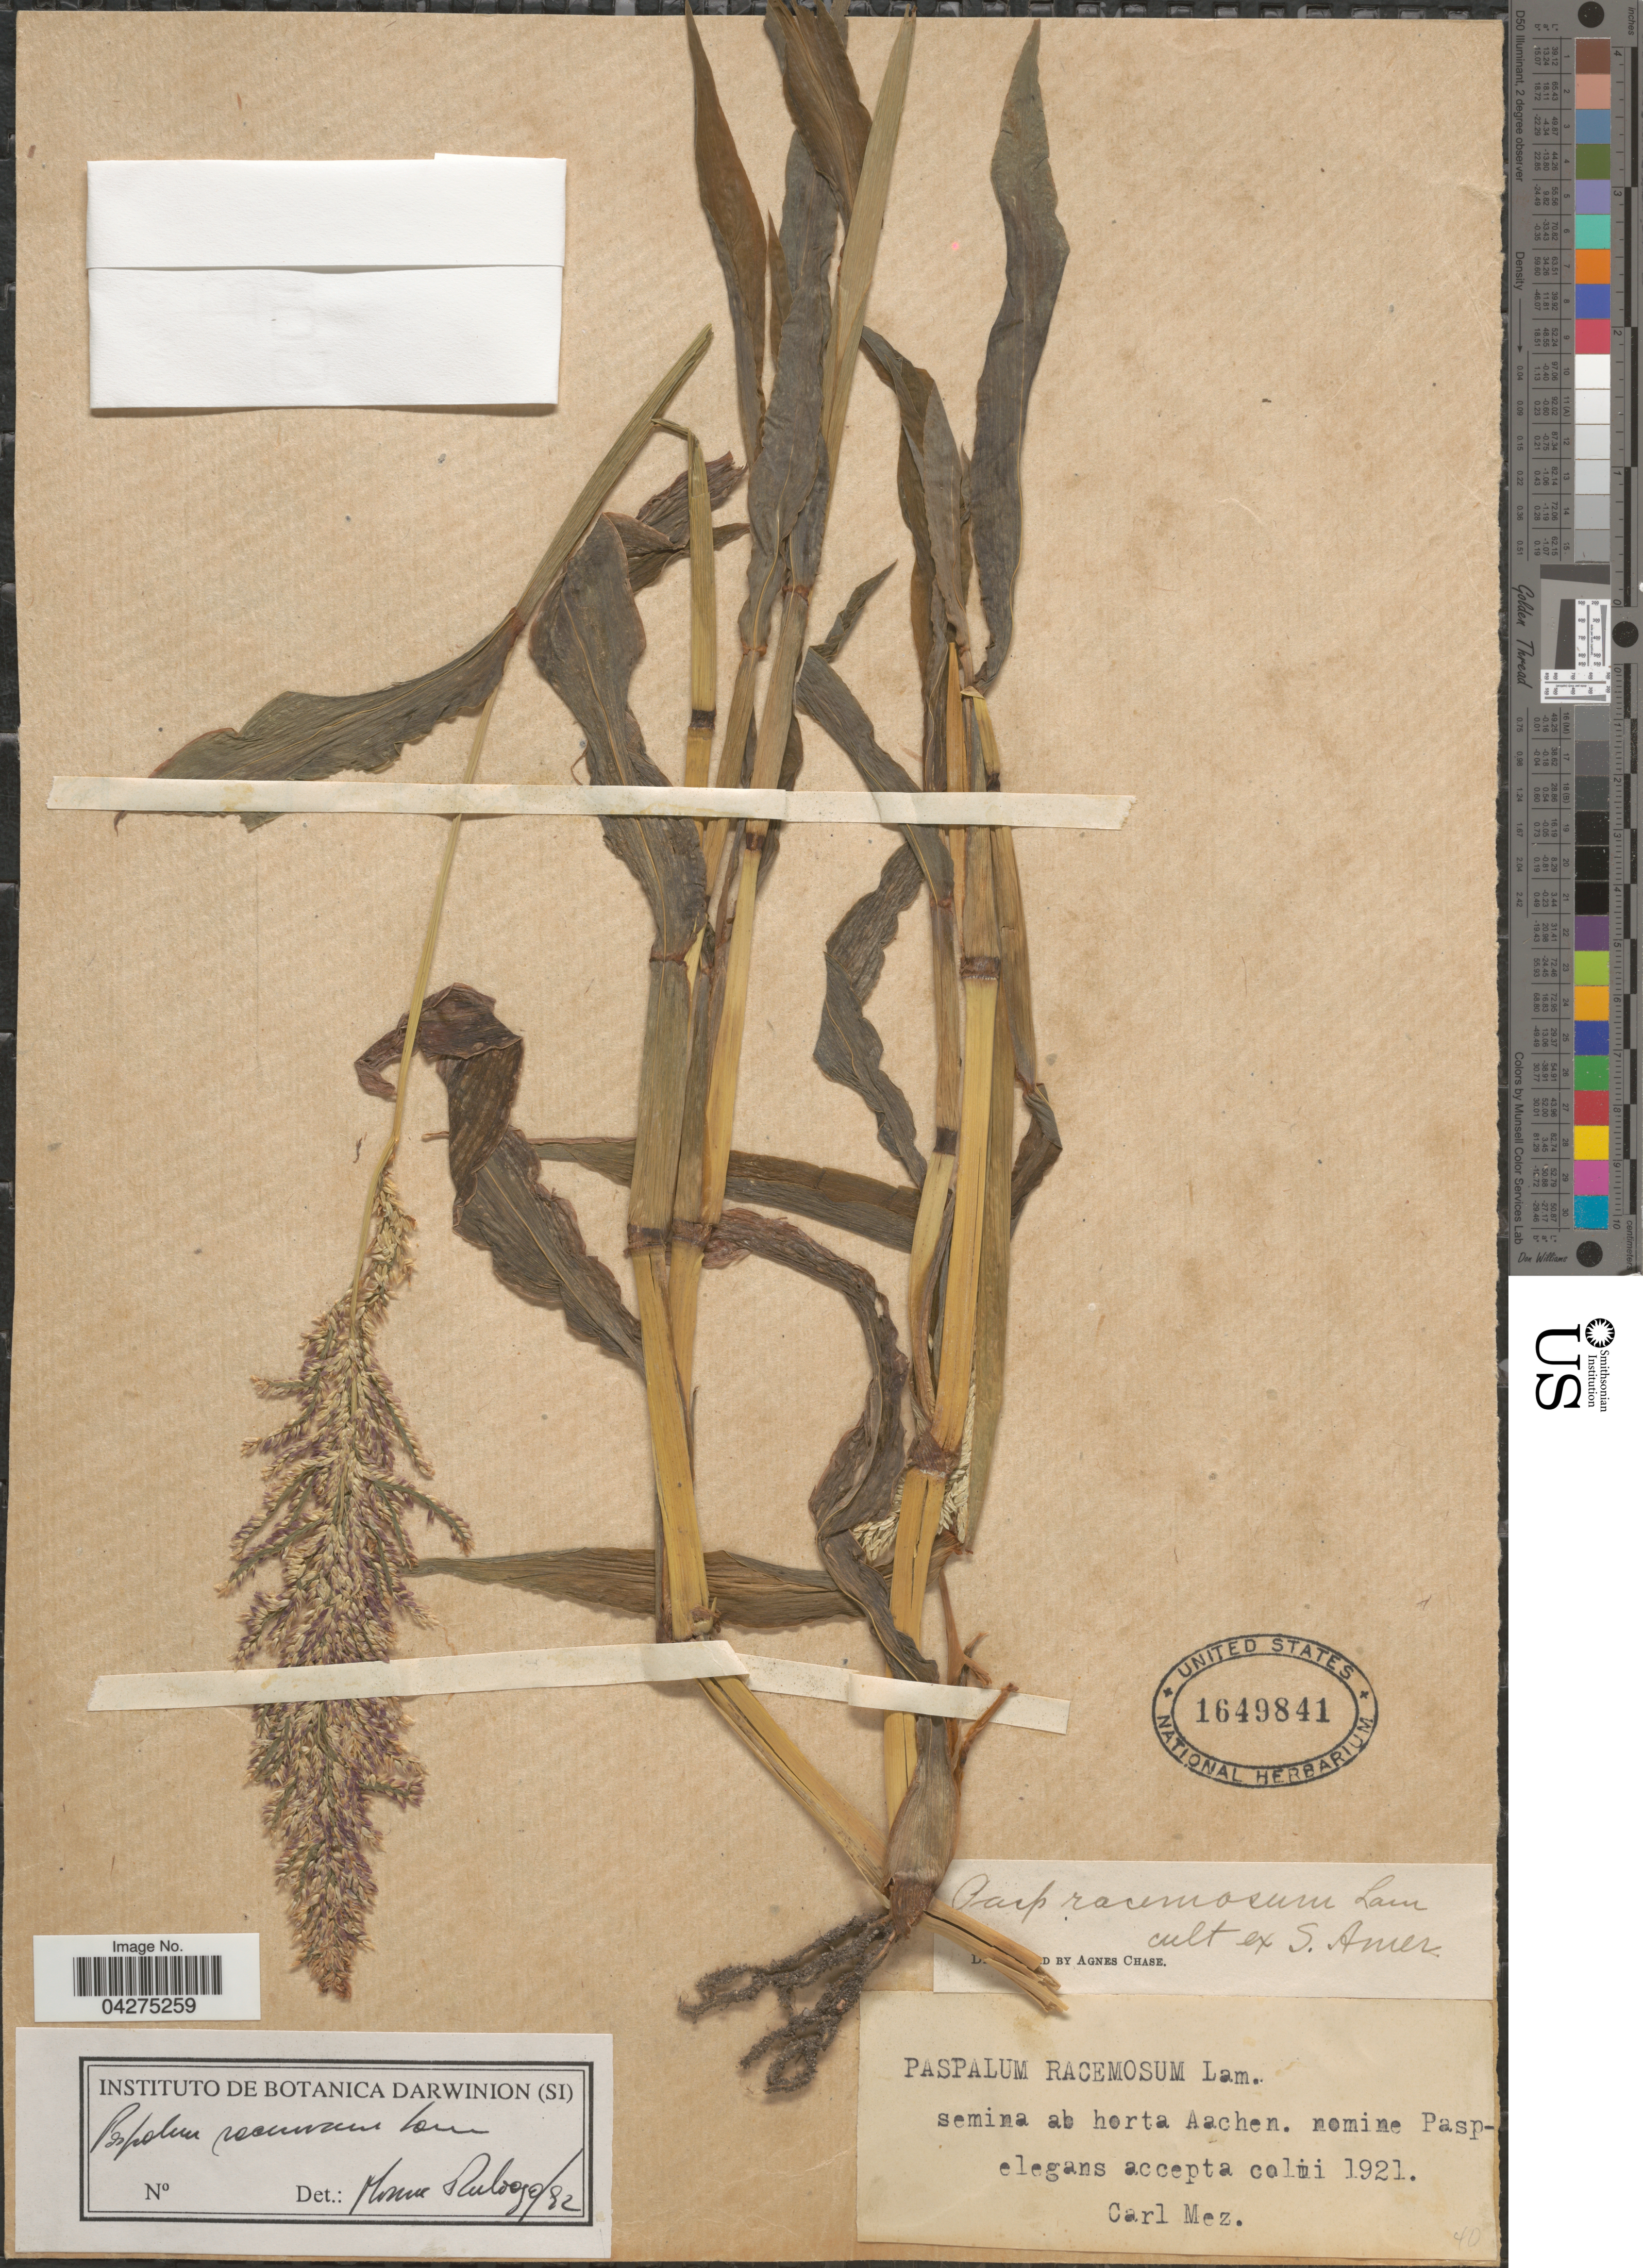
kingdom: Plantae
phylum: Tracheophyta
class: Liliopsida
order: Poales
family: Poaceae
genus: Paspalum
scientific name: Paspalum racemosum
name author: Lam.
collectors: C. C. Mez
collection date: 1921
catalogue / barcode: US 1649841